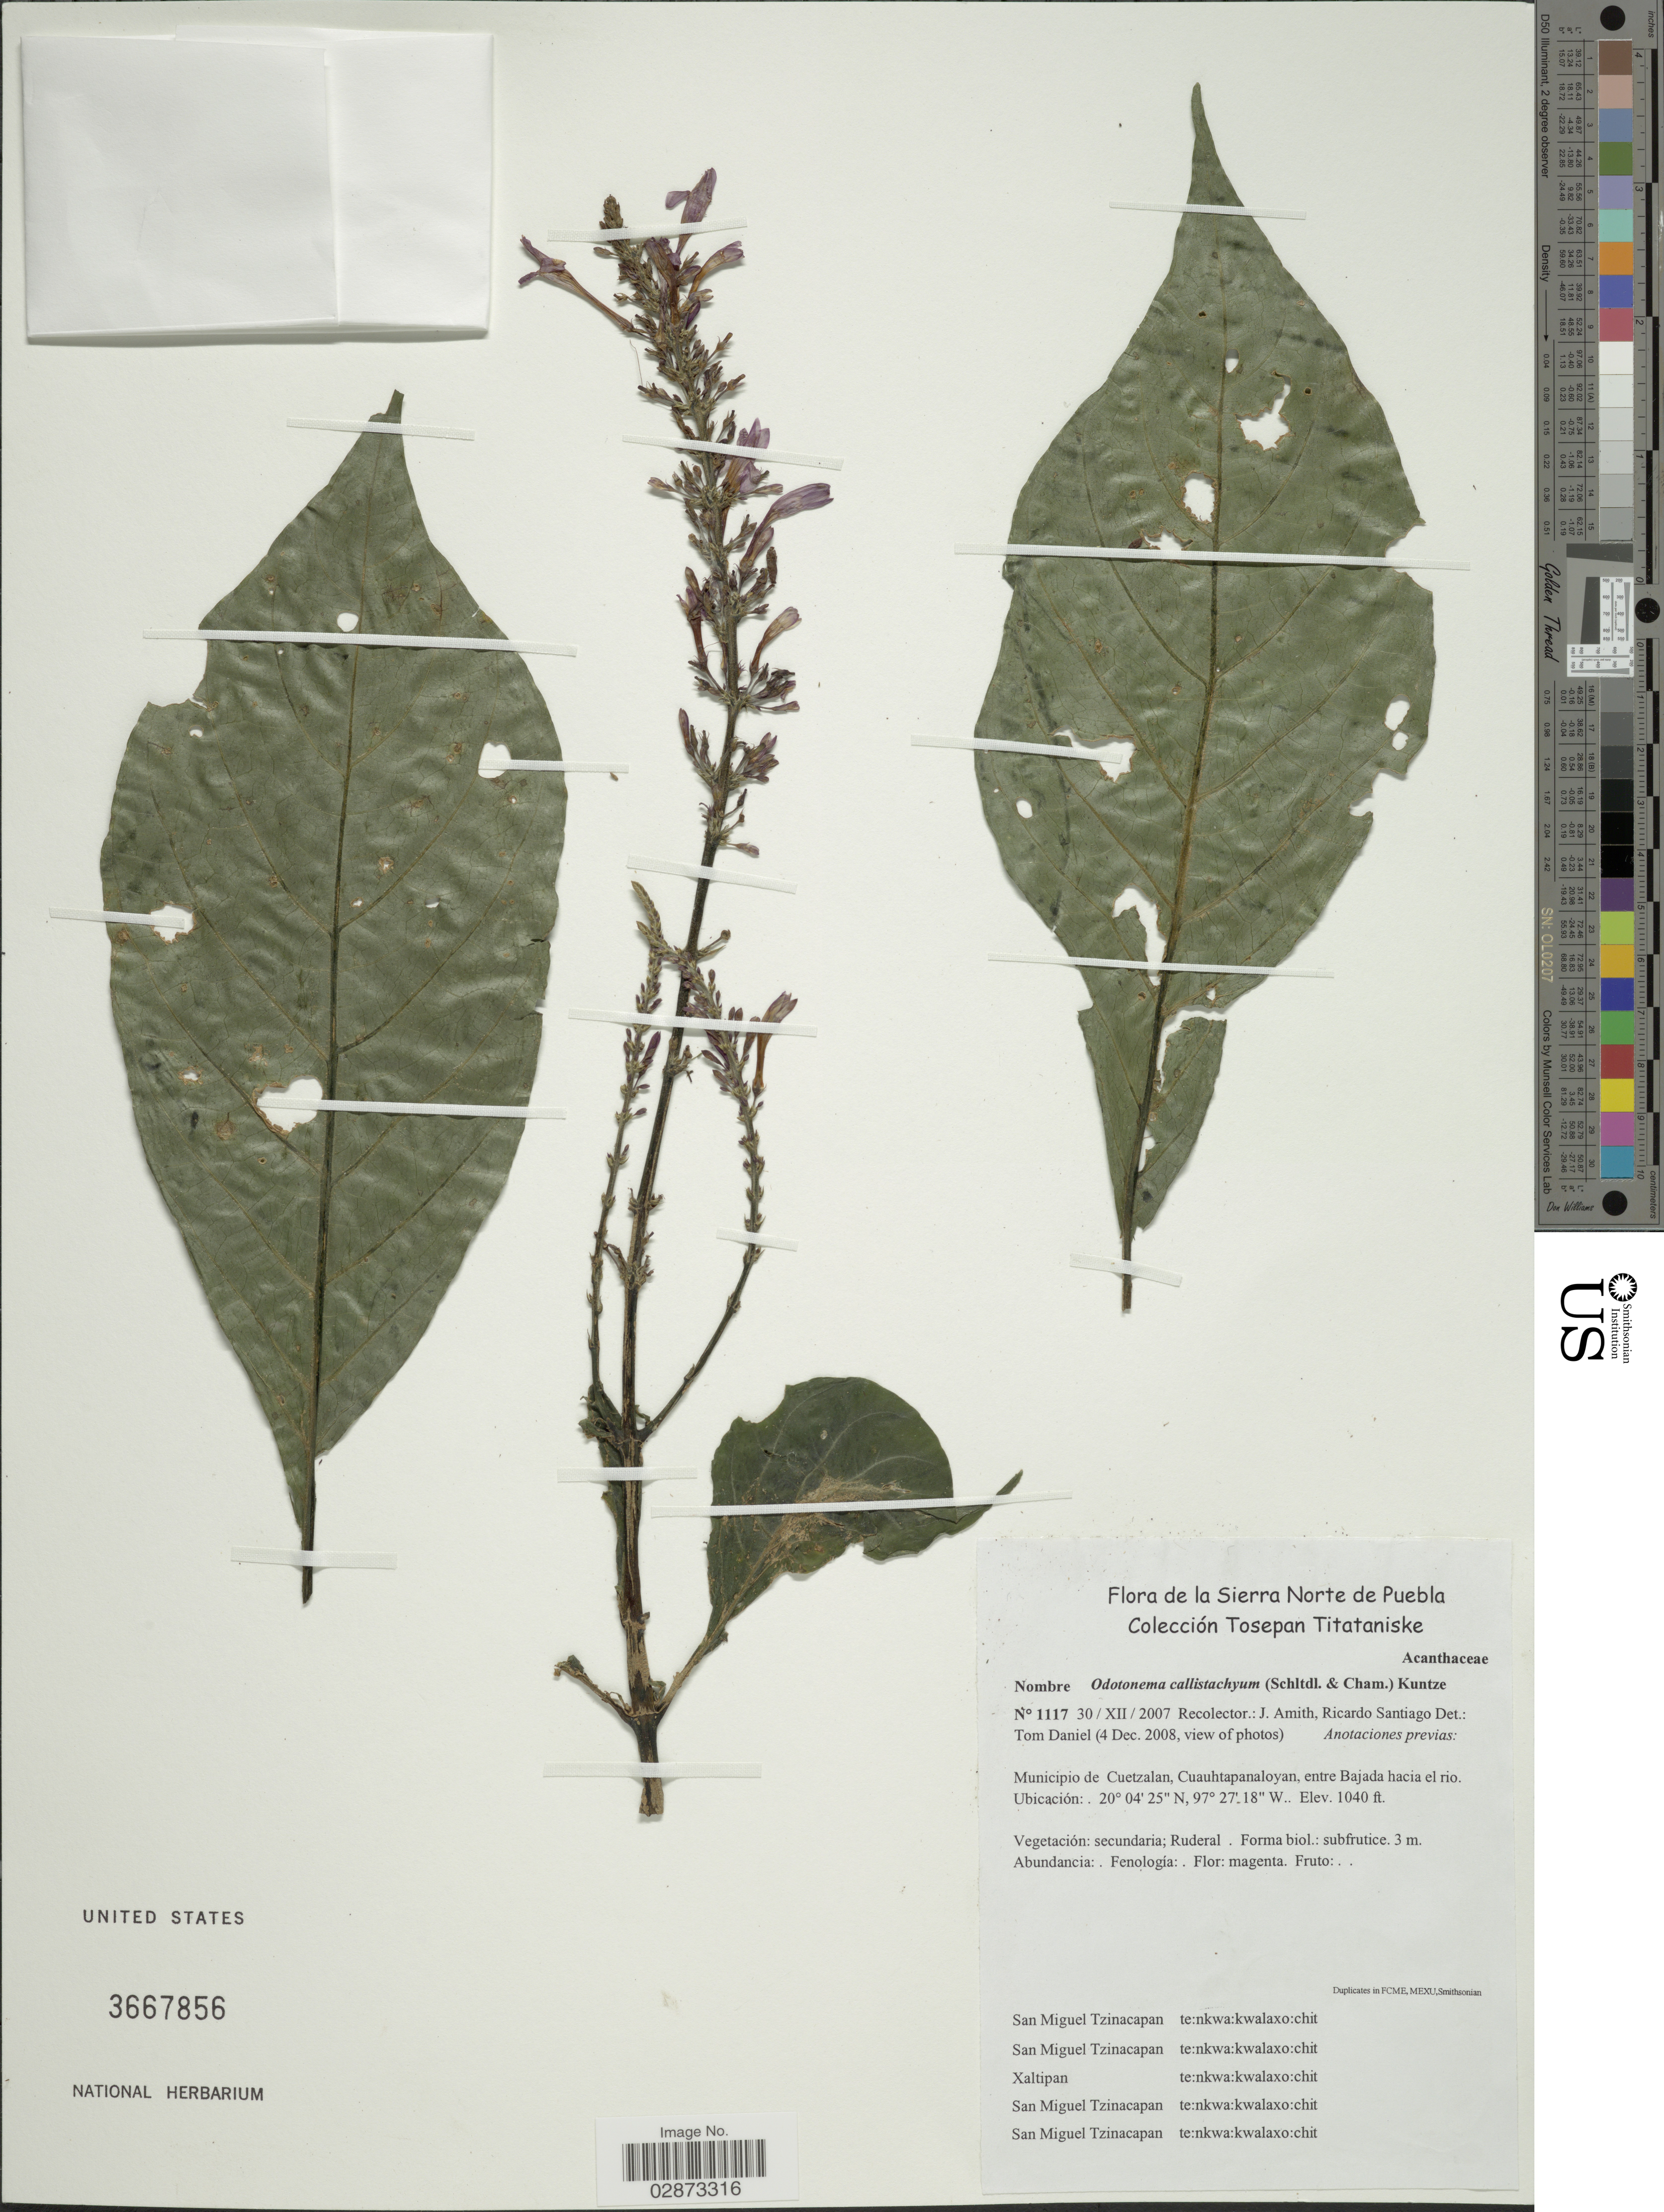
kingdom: Plantae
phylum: Tracheophyta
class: Magnoliopsida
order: Lamiales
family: Acanthaceae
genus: Odontonema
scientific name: Odontonema callistachyum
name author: (Schltdl. & Cham.) Kuntze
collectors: J. D. Amith & R. Santiago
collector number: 1117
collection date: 2007-12-30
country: Mexico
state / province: Puebla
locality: Sierra Norte de Puebla.Municipio de Cuetzalan, Cuauhtapanaloyan, entre Bajada hacia el rio.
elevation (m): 317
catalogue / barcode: US 3667856